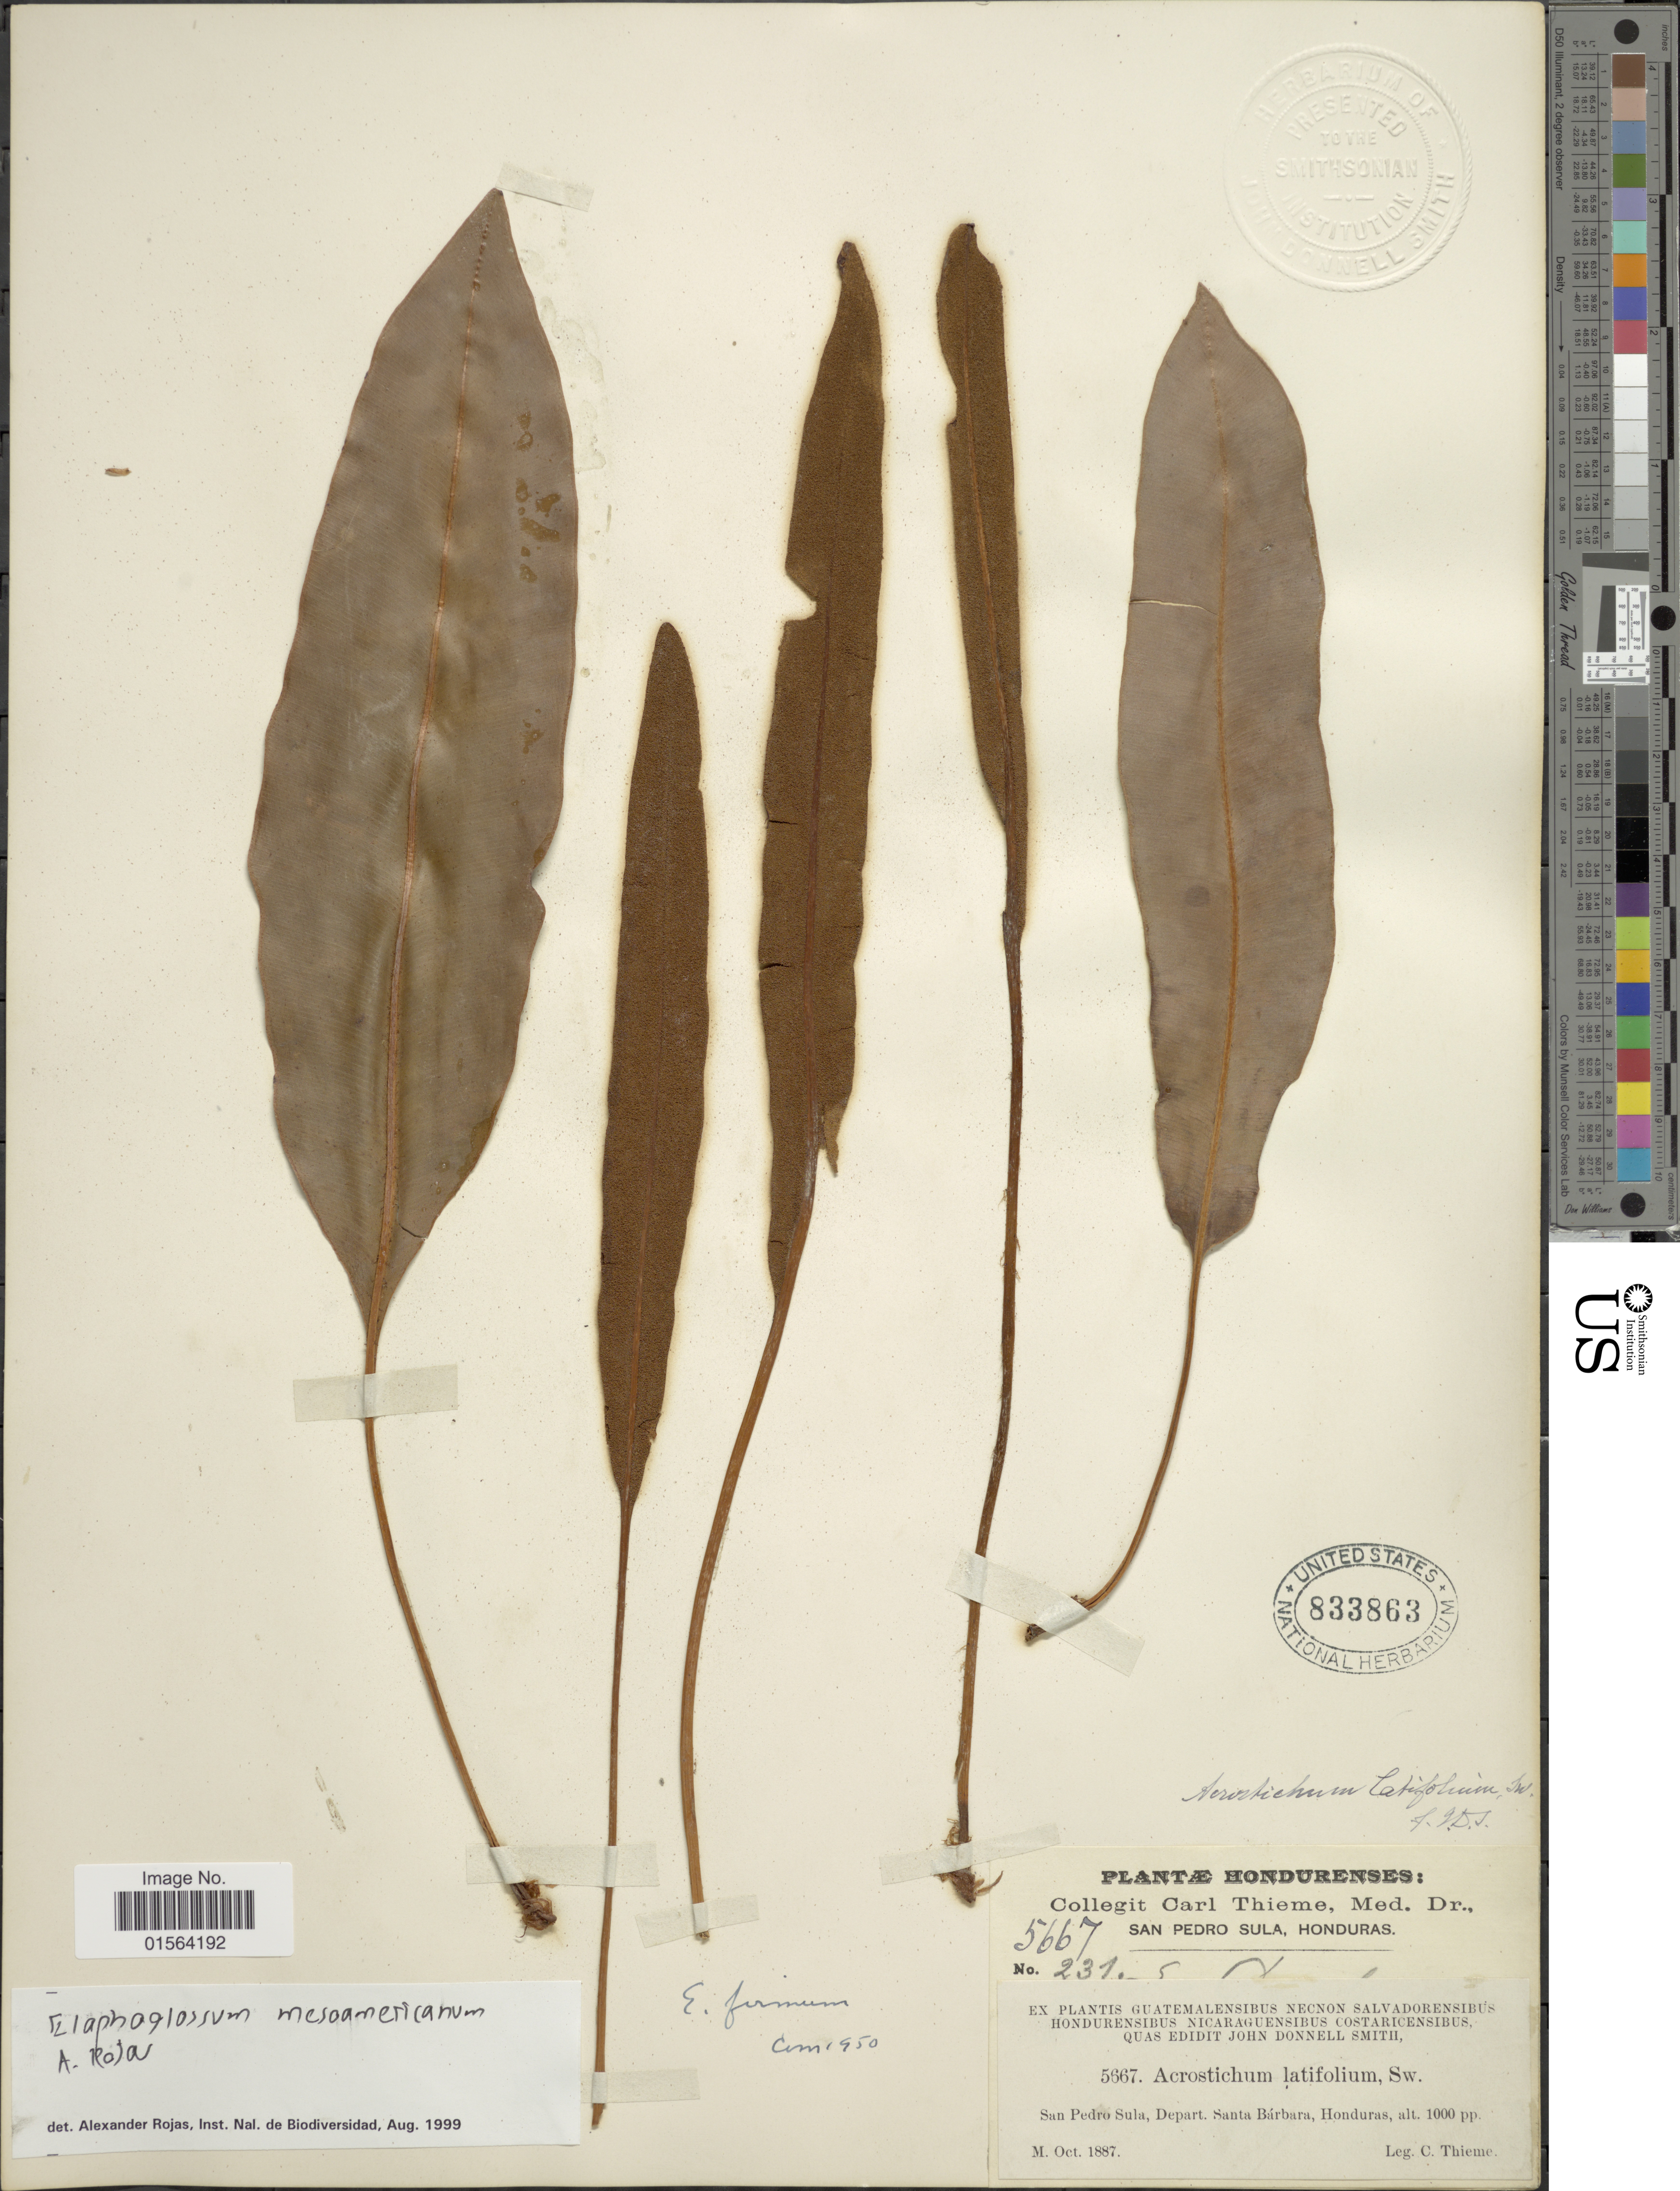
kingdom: Plantae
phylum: Tracheophyta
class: Polypodiopsida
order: Polypodiales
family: Dryopteridaceae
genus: Elaphoglossum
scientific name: Elaphoglossum latifolium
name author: (Sw.) J. Sm.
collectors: C. Thieme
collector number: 5667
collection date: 1887-10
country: Honduras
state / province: Santa Bárbara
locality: Hondurenses, San Pedro Sula, Depart. Santa Barbara, Honduras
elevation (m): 305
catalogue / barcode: US 833863